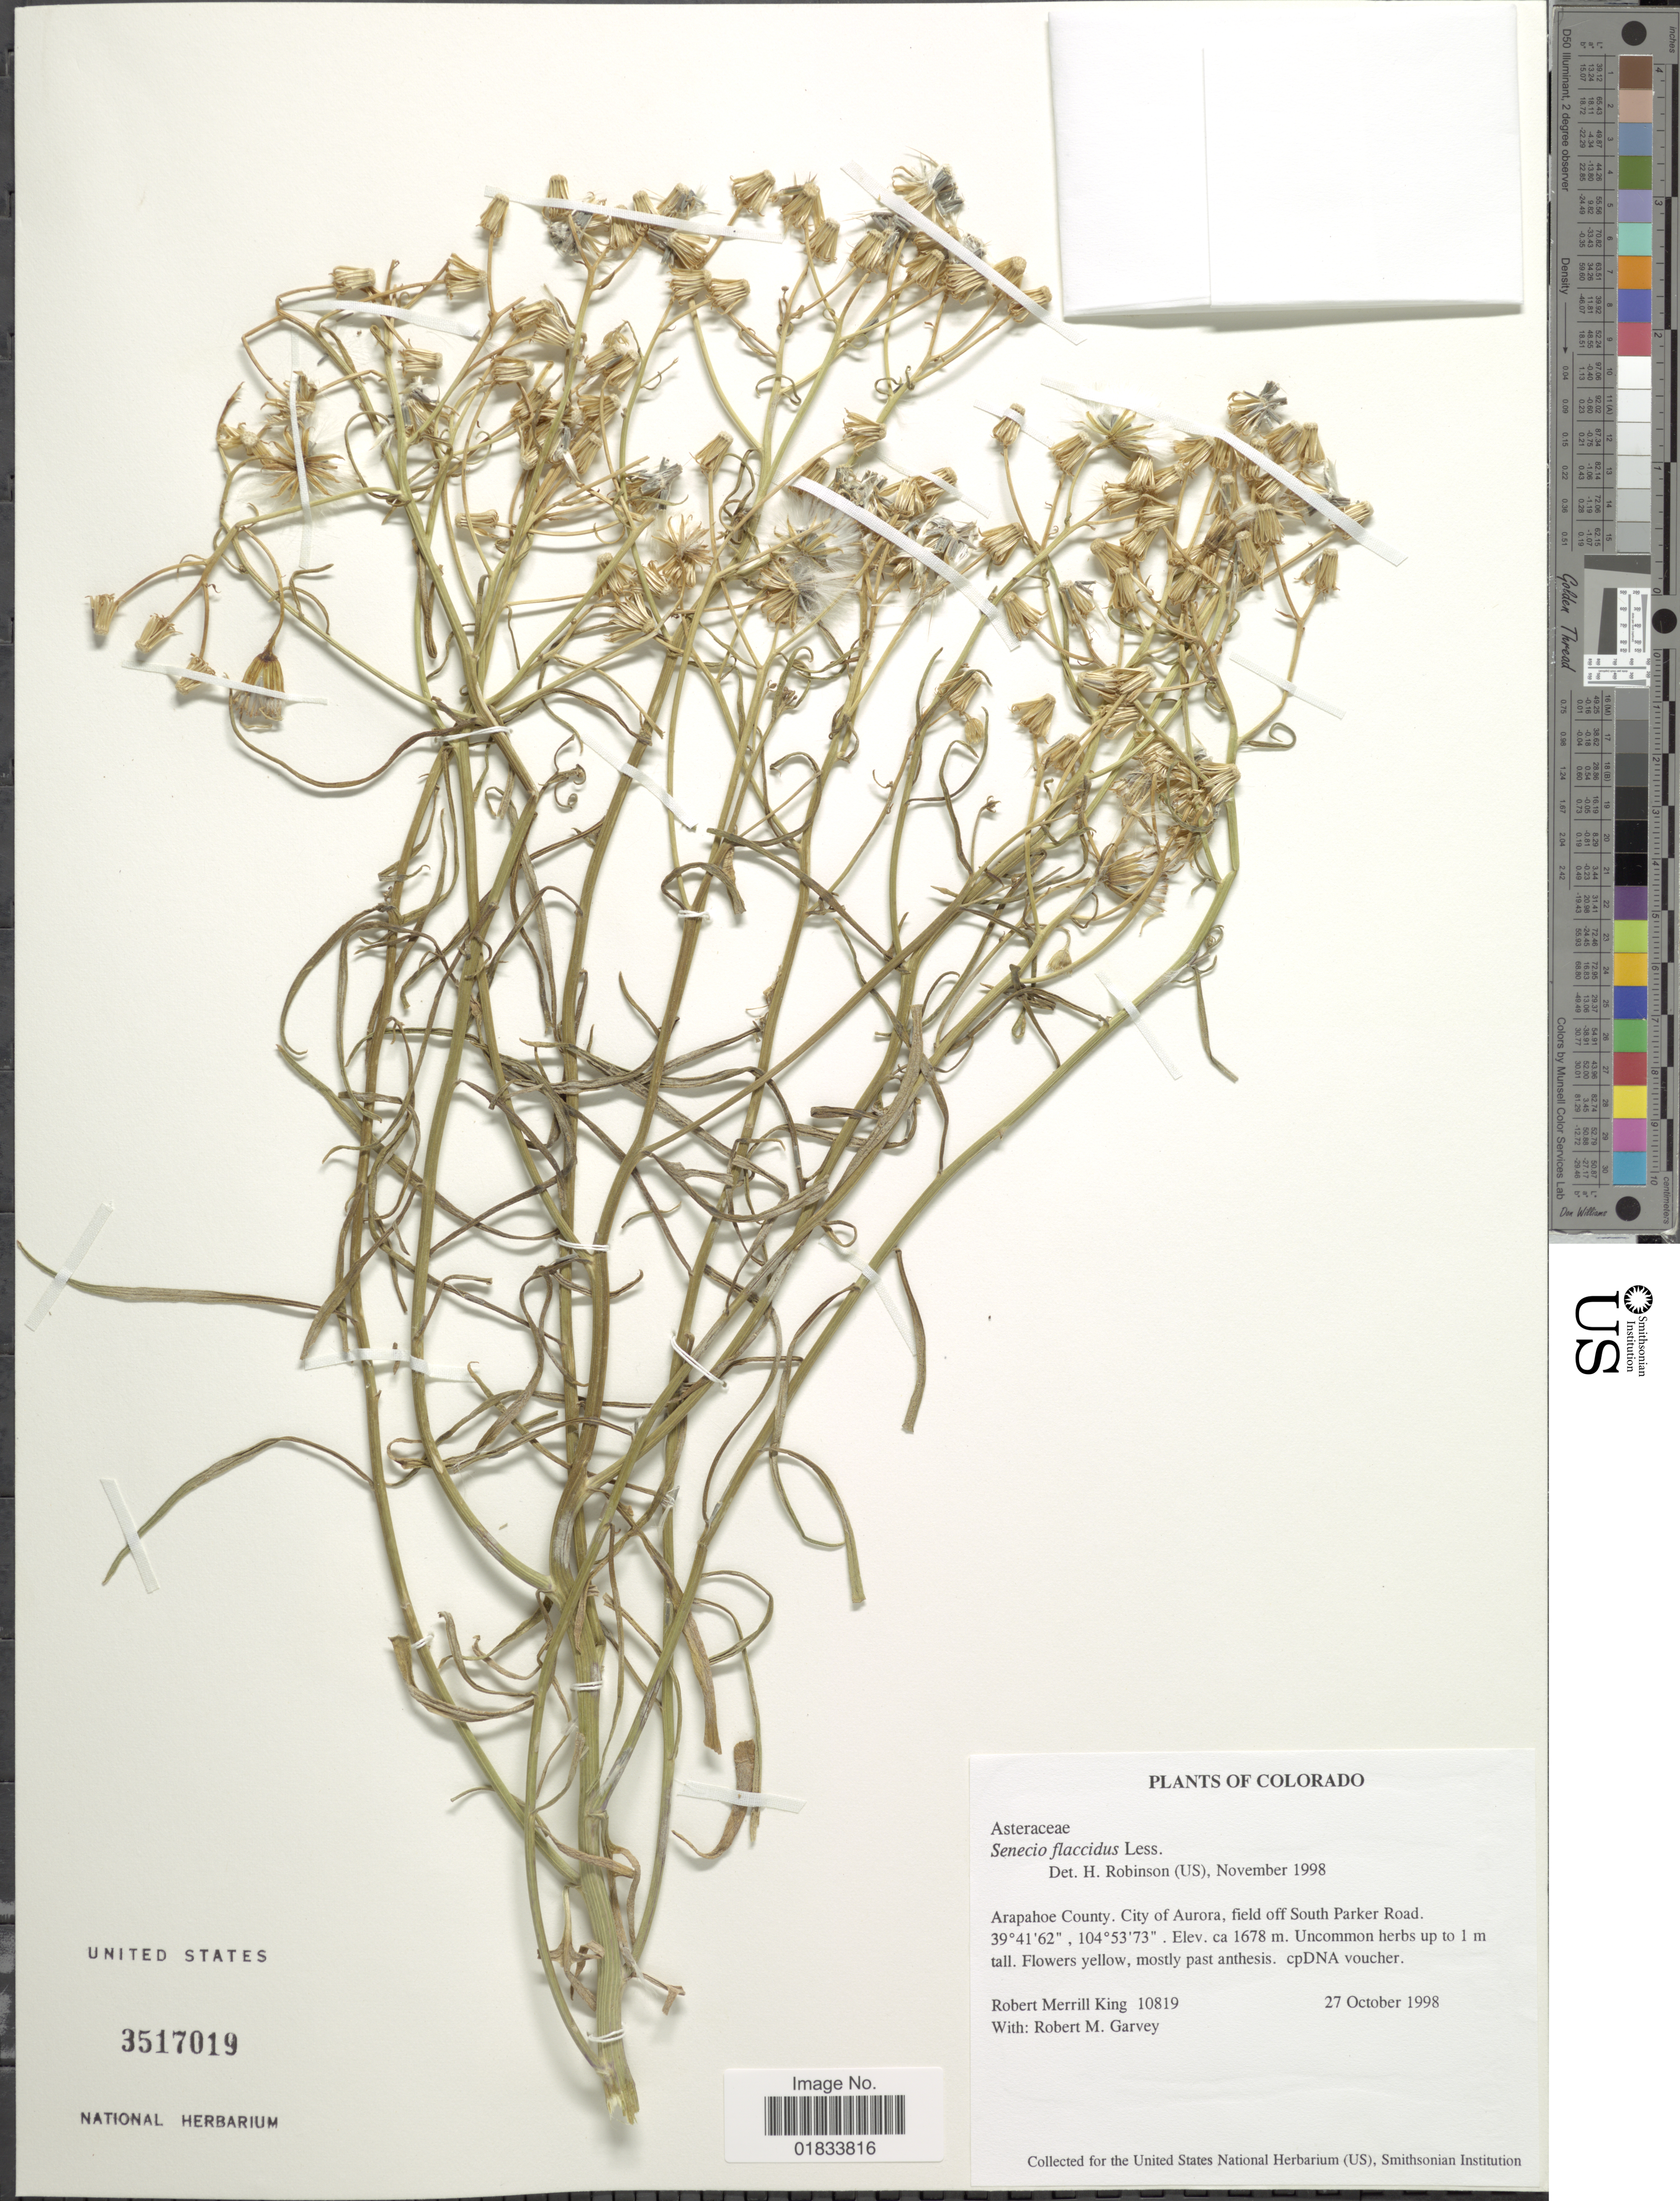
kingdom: Plantae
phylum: Tracheophyta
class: Magnoliopsida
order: Asterales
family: Asteraceae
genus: Senecio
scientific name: Senecio flaccidus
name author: Less.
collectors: R. M. King & R. Garvey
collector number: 10819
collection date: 1998-10-27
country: United States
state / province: Colorado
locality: Arapahoe County. City of Aurora, field off South Parker Road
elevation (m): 1678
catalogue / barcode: US 3517019